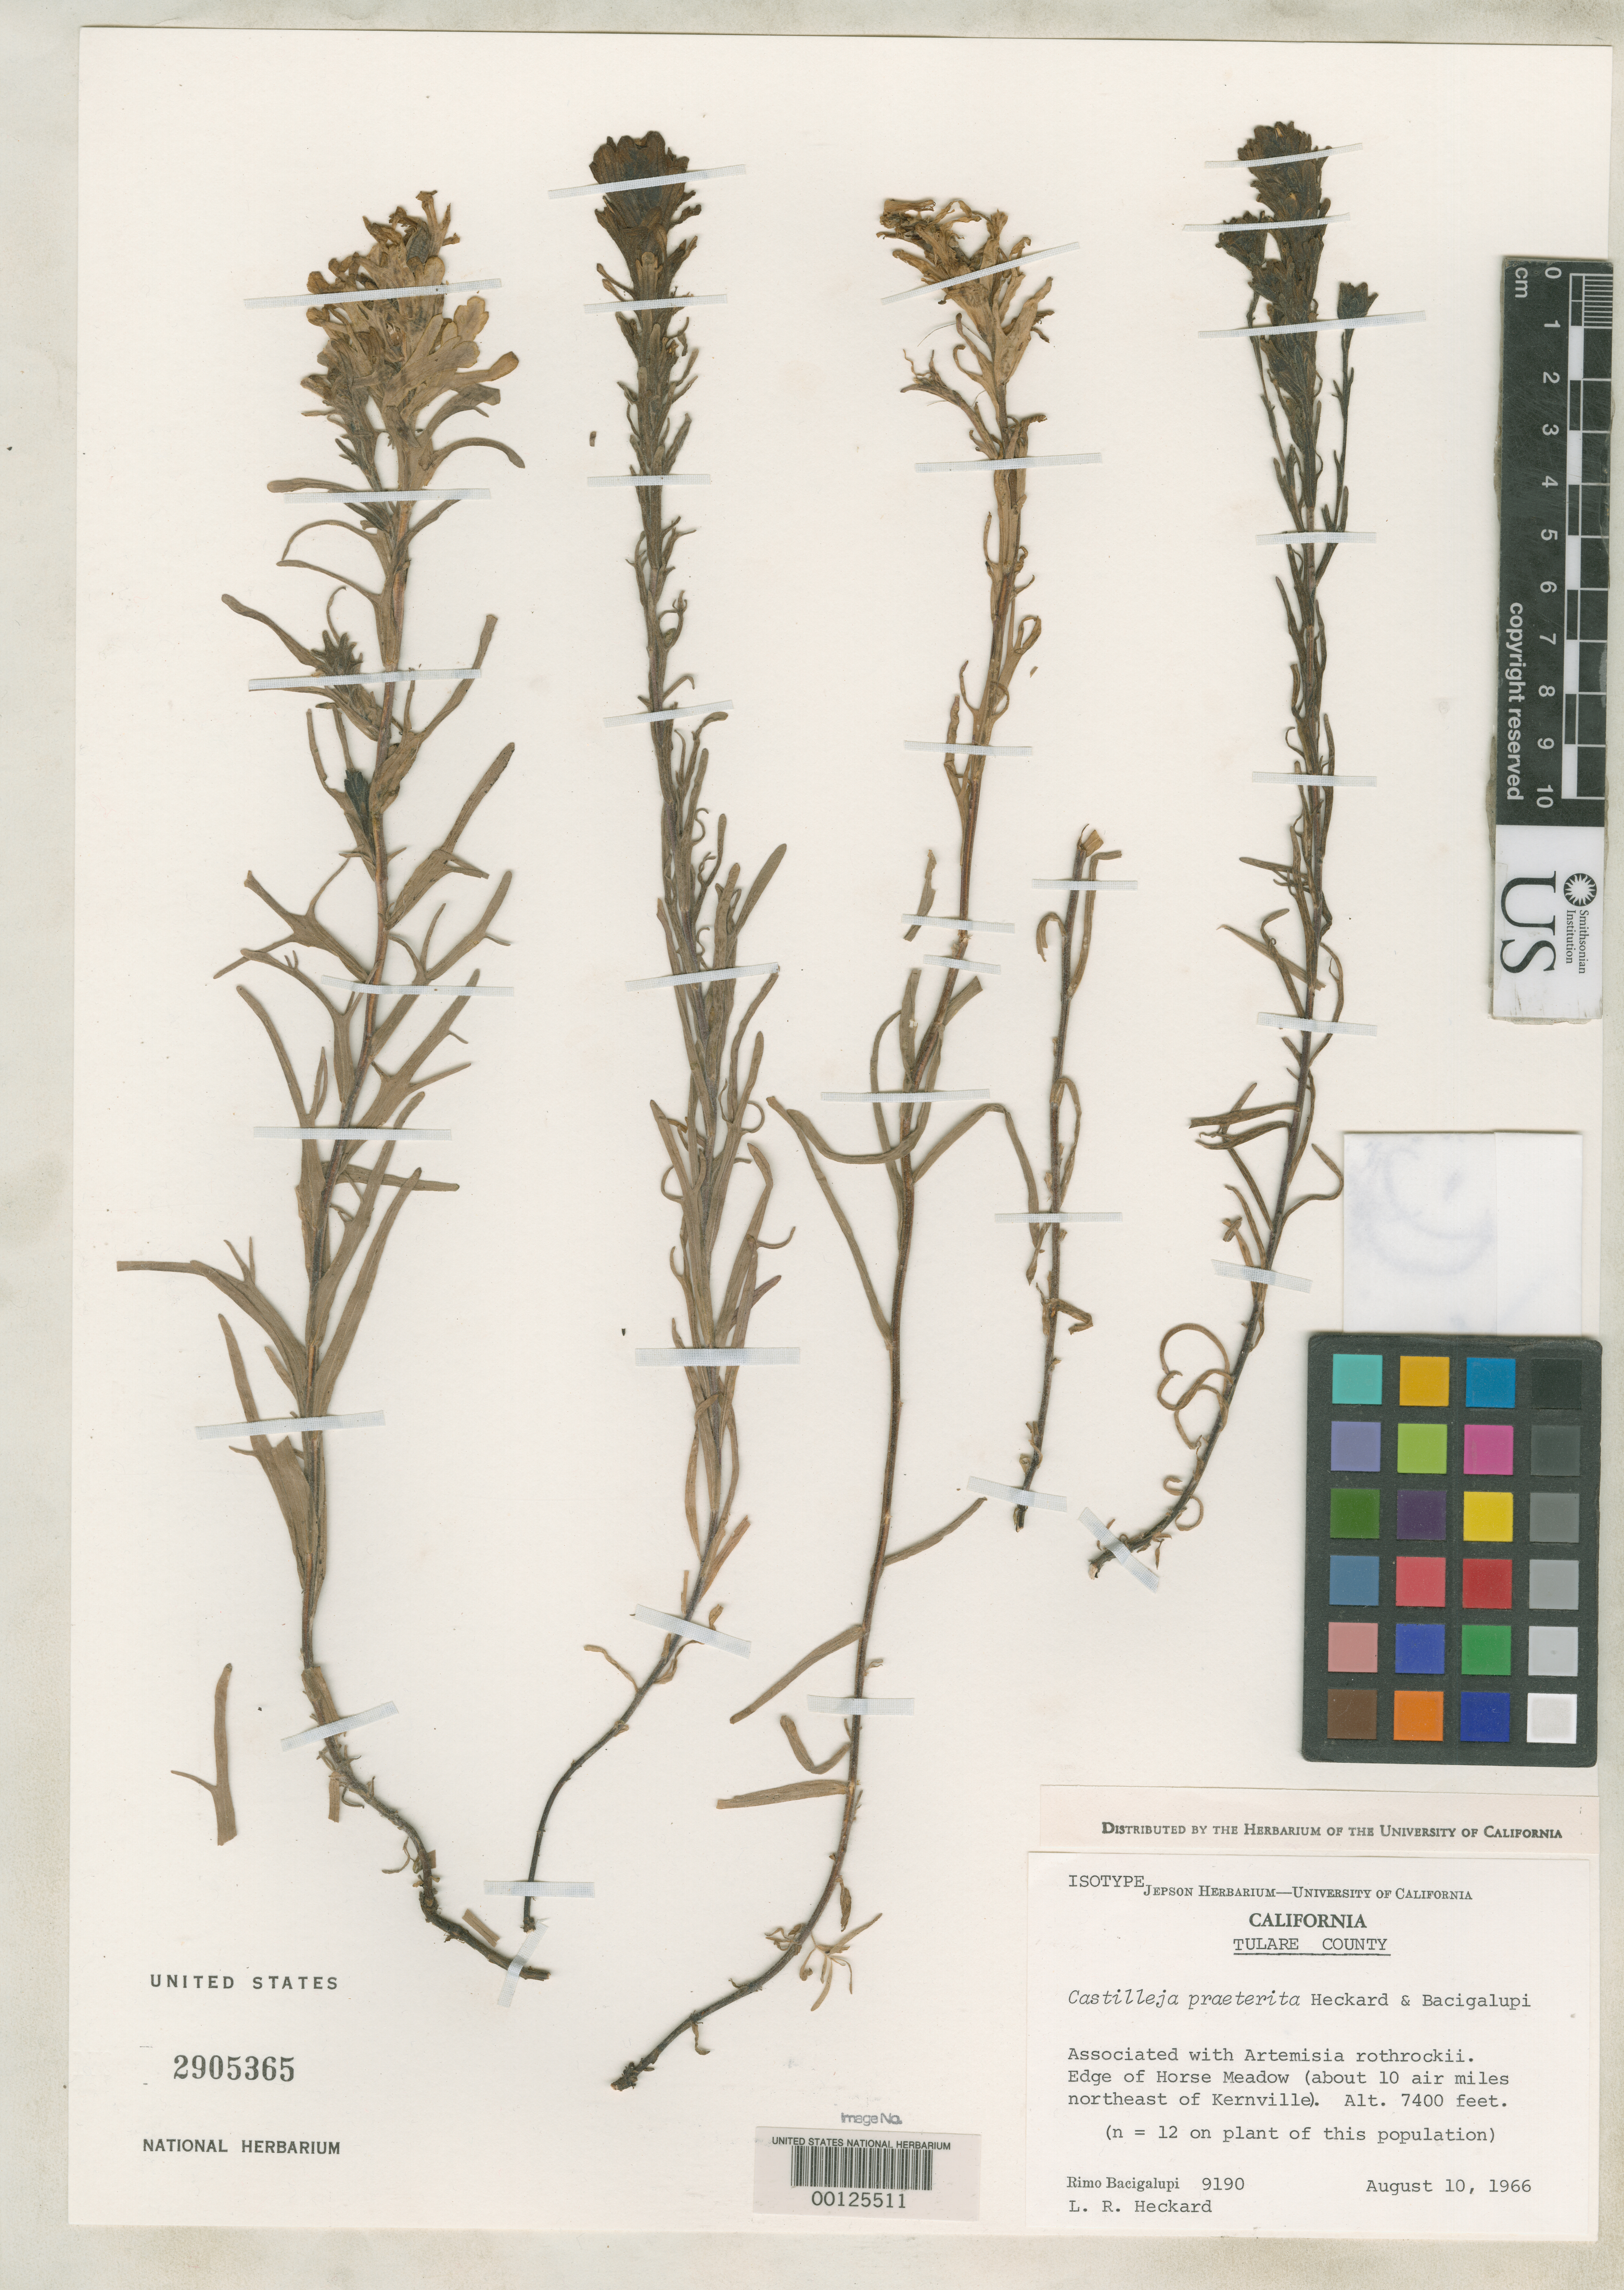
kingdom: Plantae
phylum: Tracheophyta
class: Magnoliopsida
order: Lamiales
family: Orobanchaceae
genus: Castilleja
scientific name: Castilleja praeterita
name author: Heckard & Bacig.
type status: Isotype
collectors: R. Bacigalupi & L. R. Heckard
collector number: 9190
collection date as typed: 10 Aug 1966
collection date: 1966-08-10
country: United States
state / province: California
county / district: Tulare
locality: Horse Meadow, northwest of Kernville; alt. 7400 ft.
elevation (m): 2256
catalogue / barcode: US 2905365